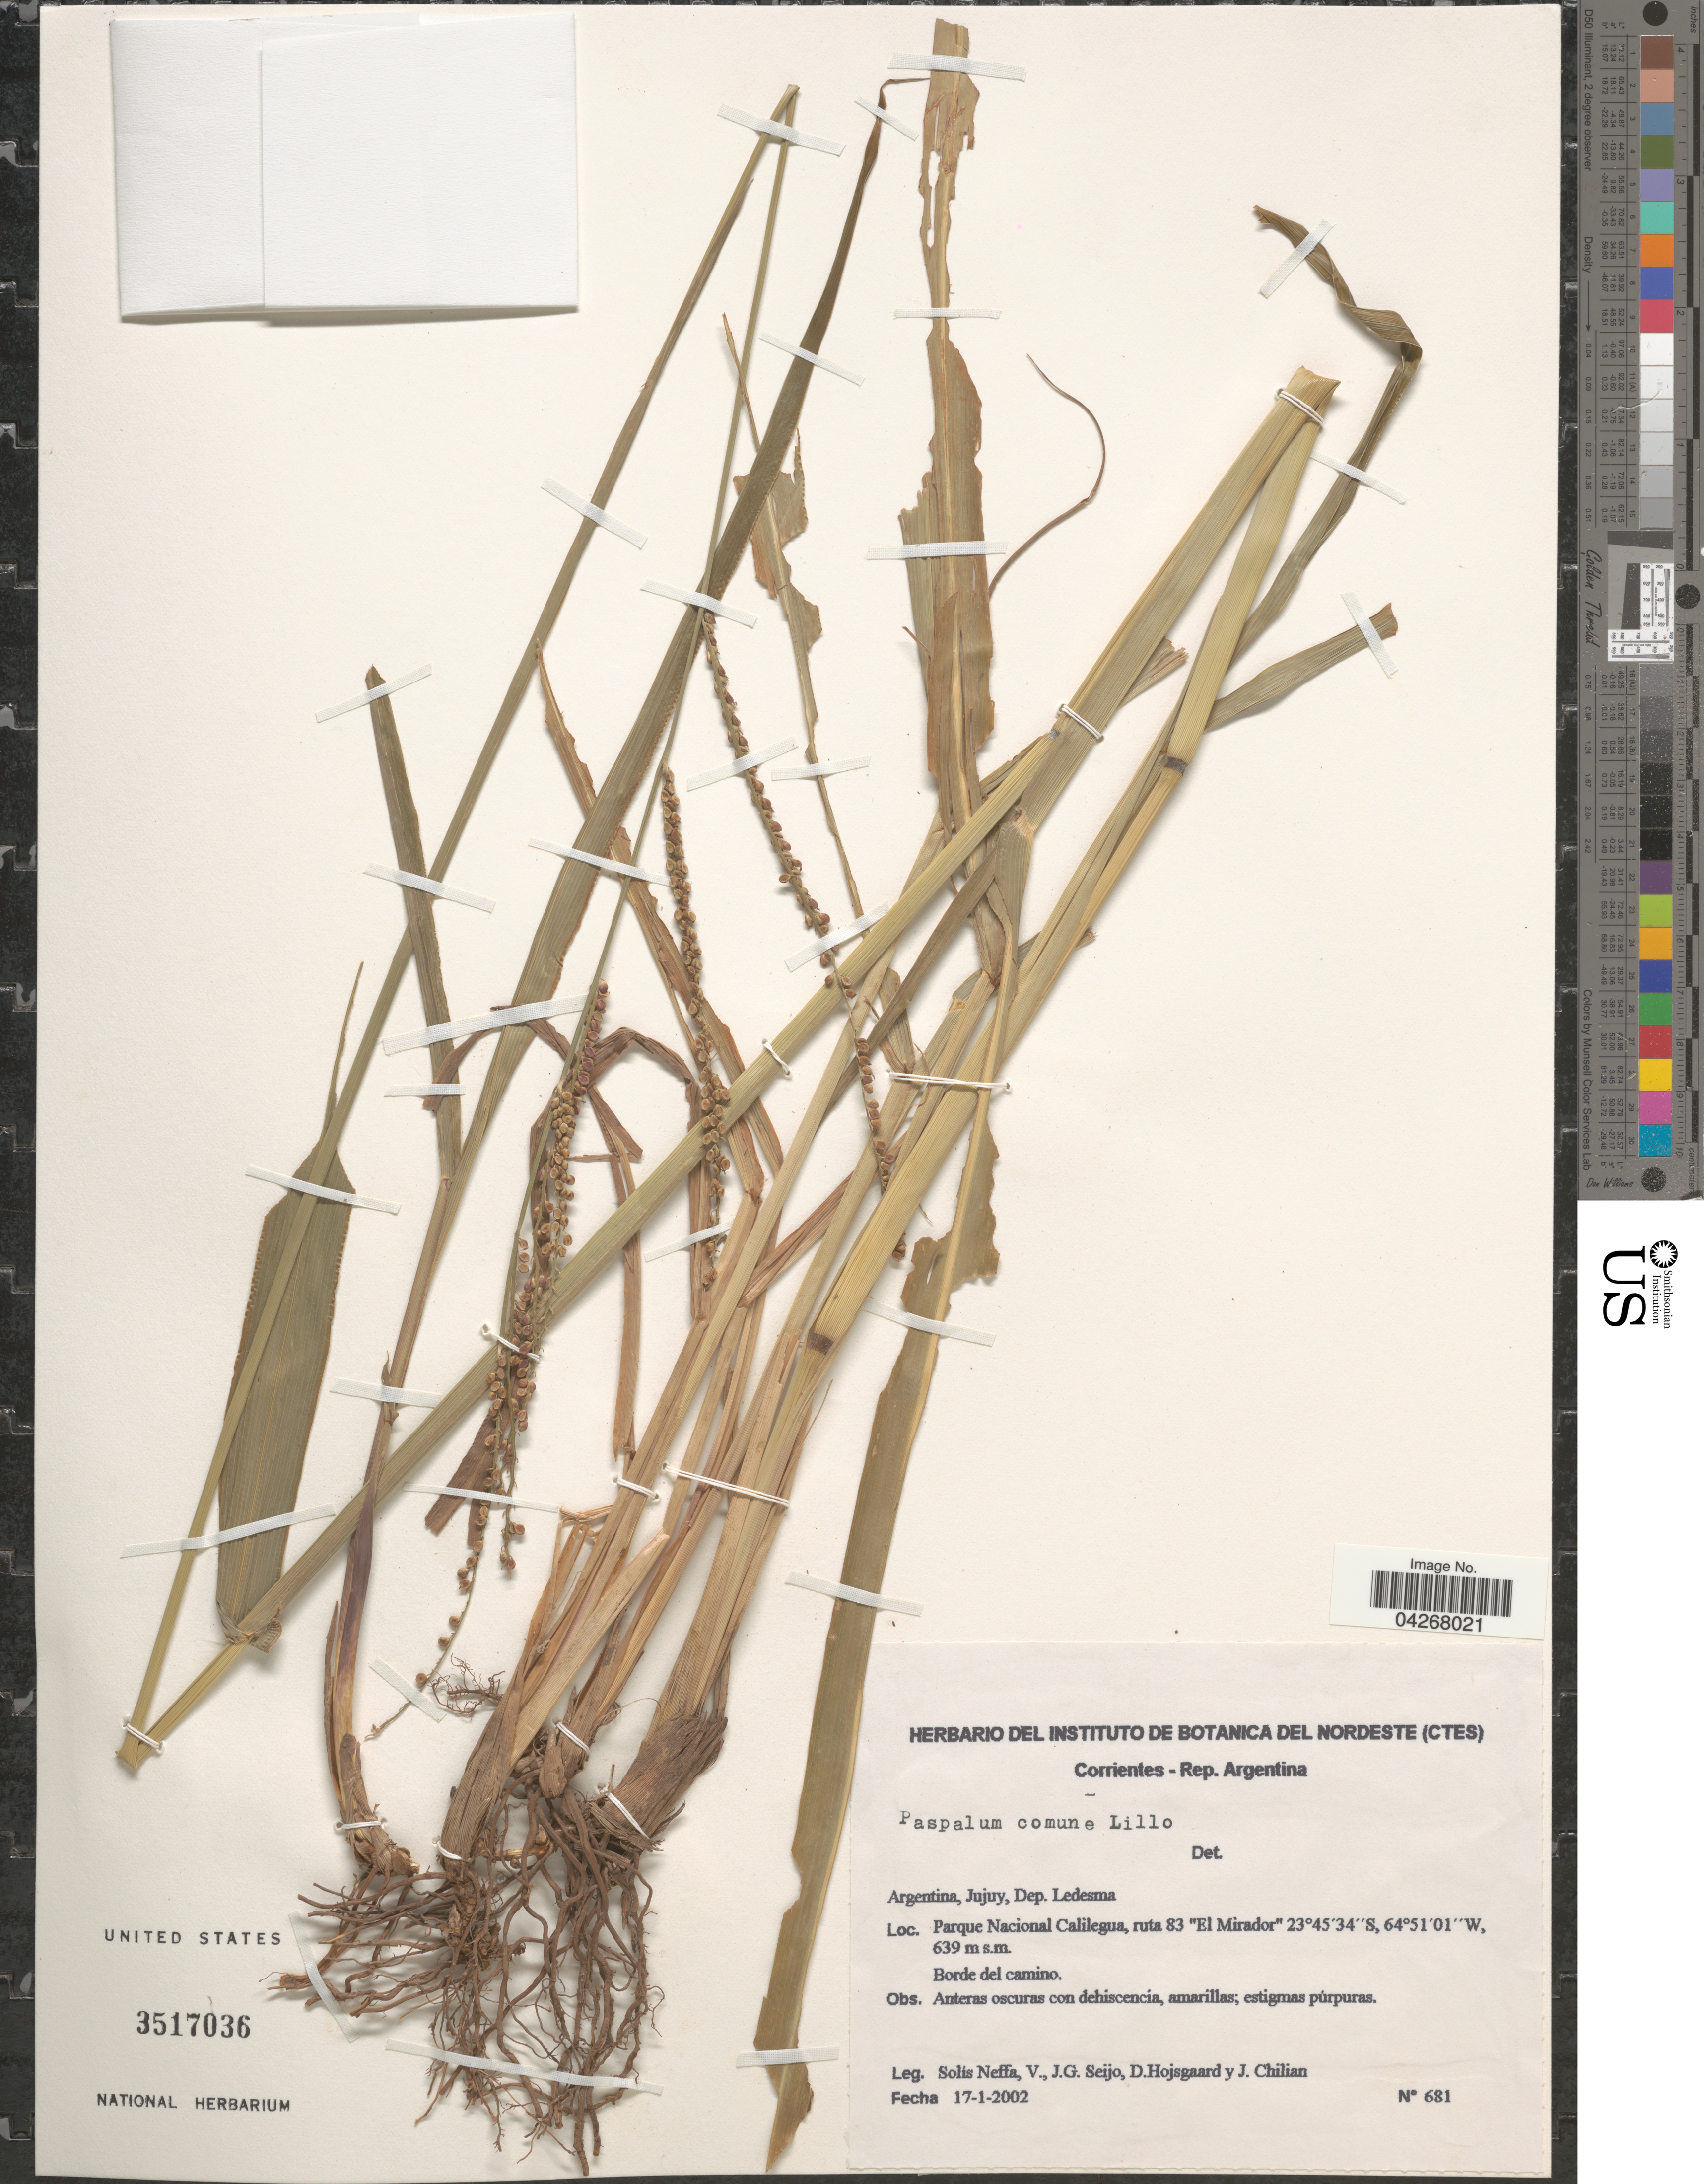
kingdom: Plantae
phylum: Tracheophyta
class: Liliopsida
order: Poales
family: Poaceae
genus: Paspalum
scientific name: Paspalum commune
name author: Lillo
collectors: V. Solis Neffa, J. Seijo, D. Hojsgaard & J. Chilian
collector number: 681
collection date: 2002-01-17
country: Argentina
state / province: Jujuy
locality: Rep. Argentina. Dep. Ledesma. Parque Nacional Calilegua, ruta 83 "El Mirador". Borde del camino.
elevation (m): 639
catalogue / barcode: US 3517036